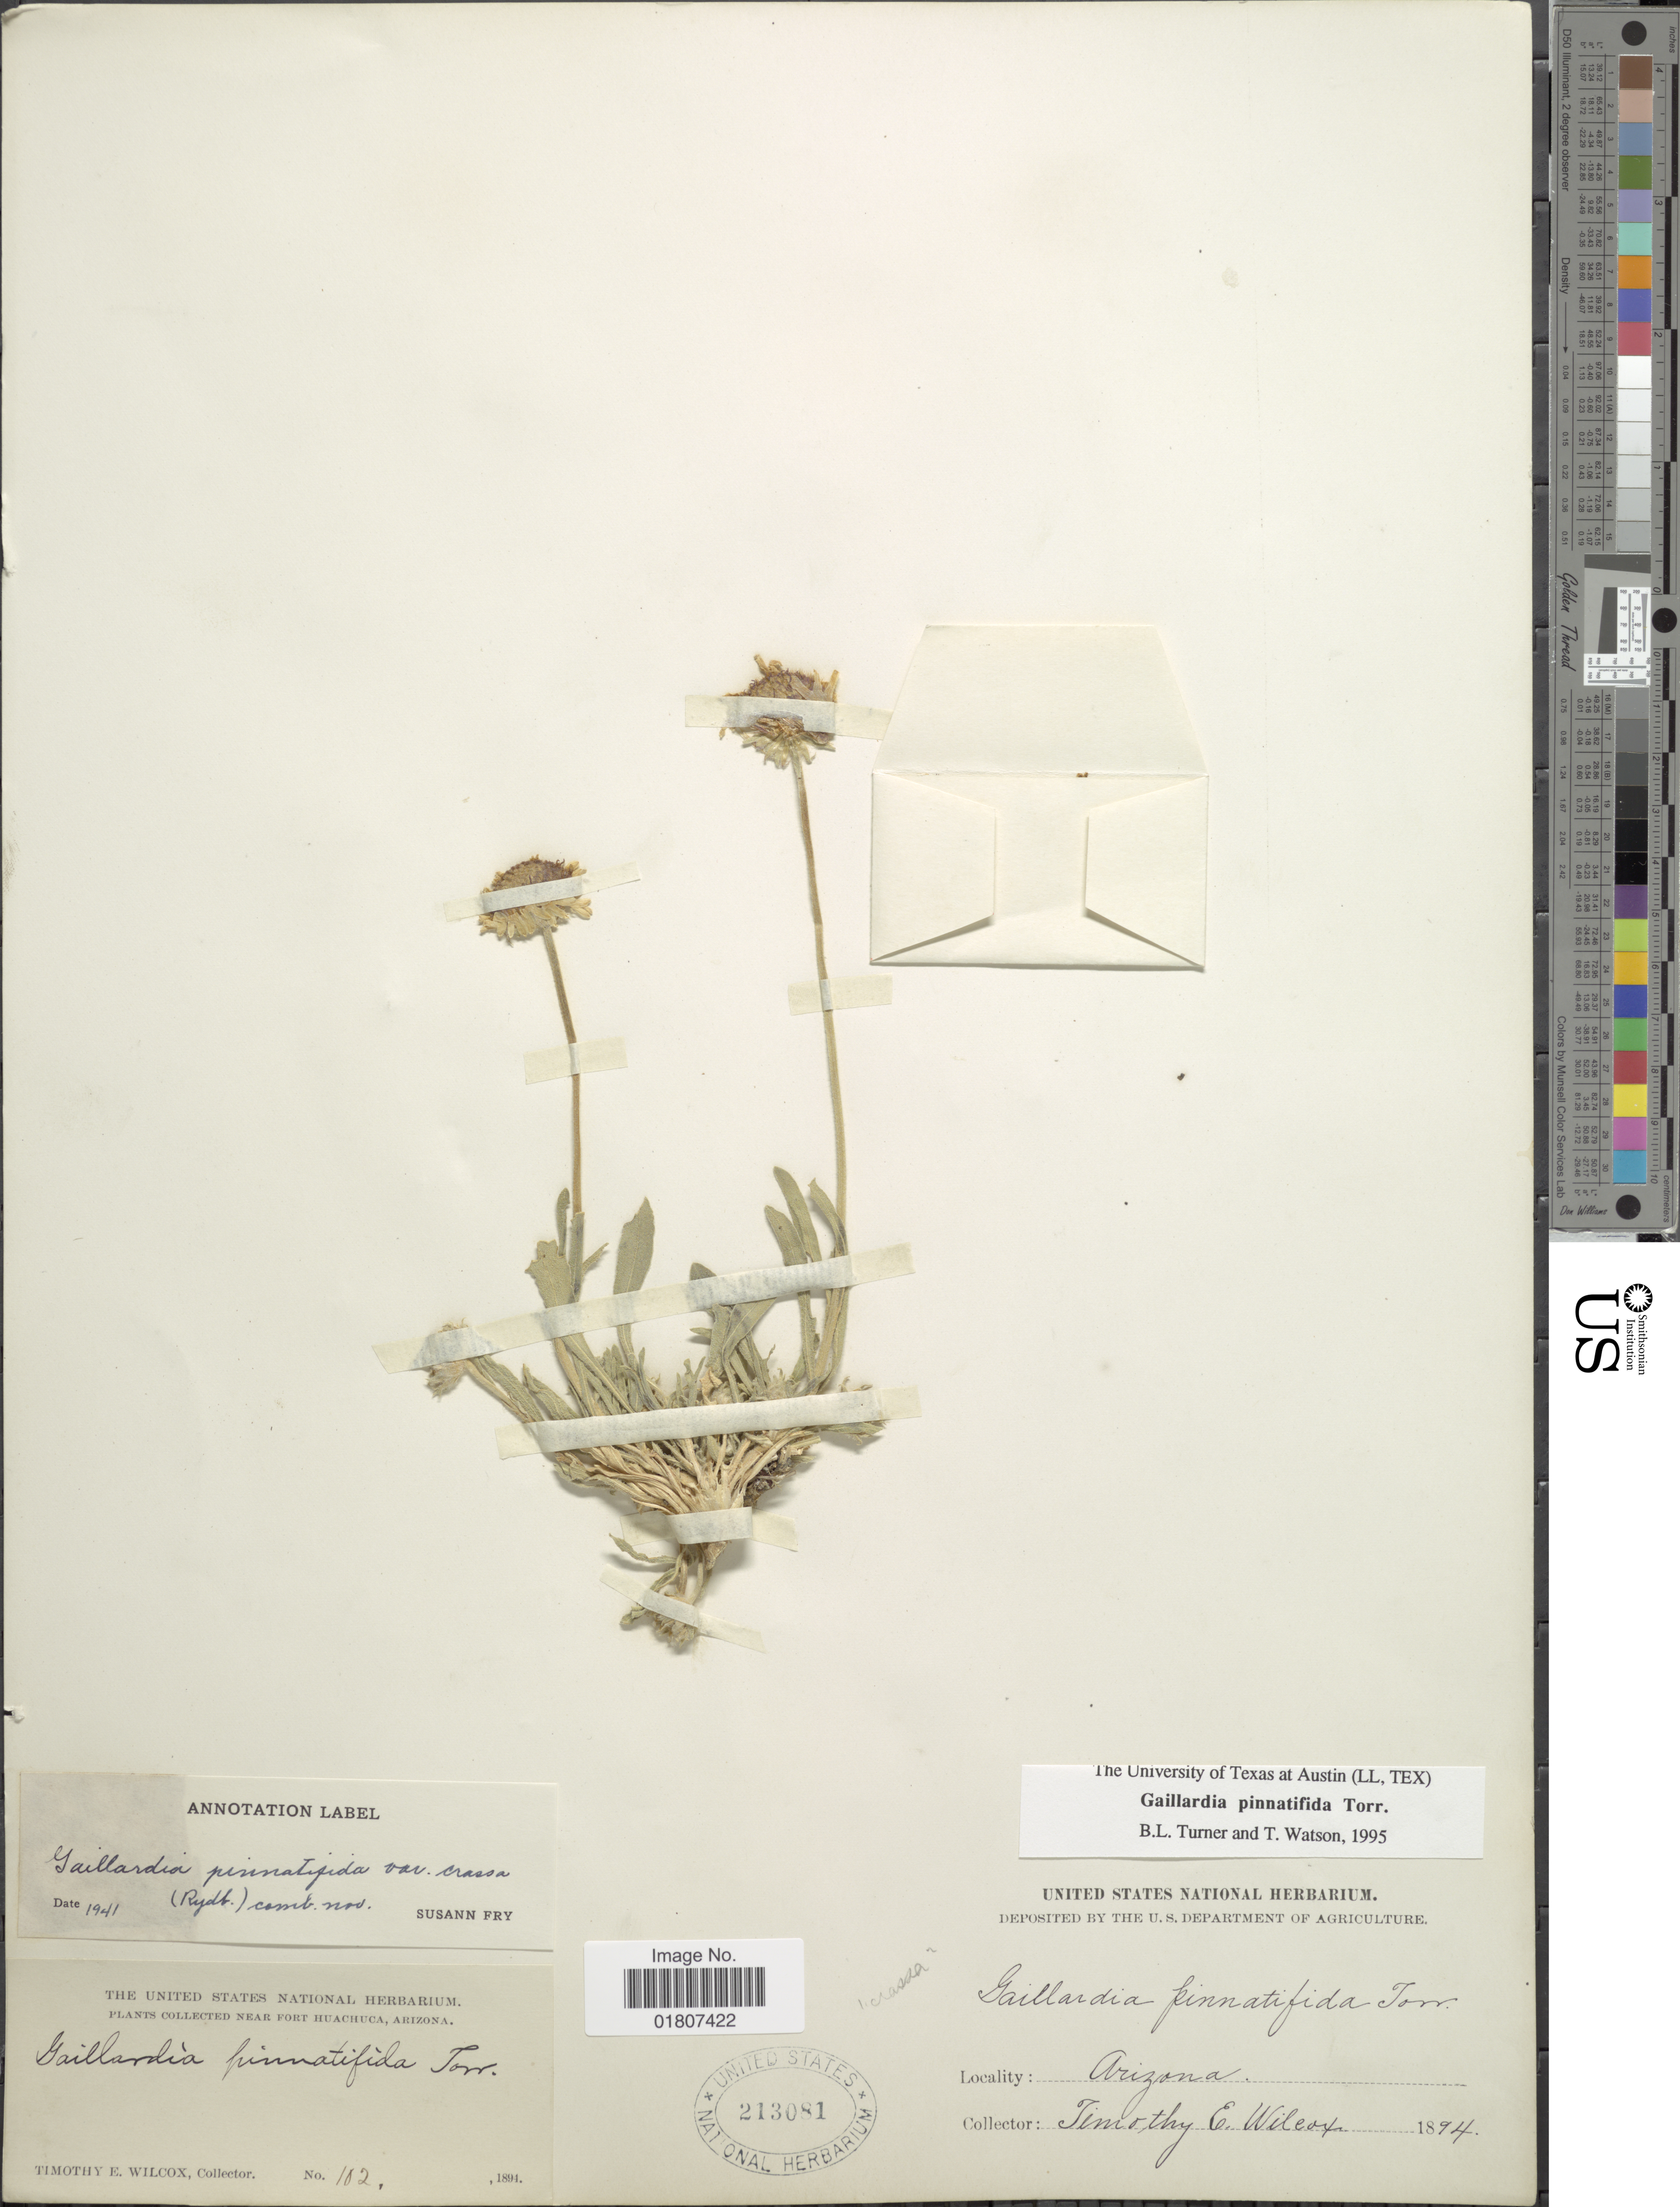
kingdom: Plantae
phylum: Tracheophyta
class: Magnoliopsida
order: Asterales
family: Asteraceae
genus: Gaillardia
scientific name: Gaillardia pinnatifida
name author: Torr.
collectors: T. E. Wilcox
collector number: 102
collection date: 1894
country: United States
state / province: Arizona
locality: Near Fort Huachuca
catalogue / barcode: US 213081